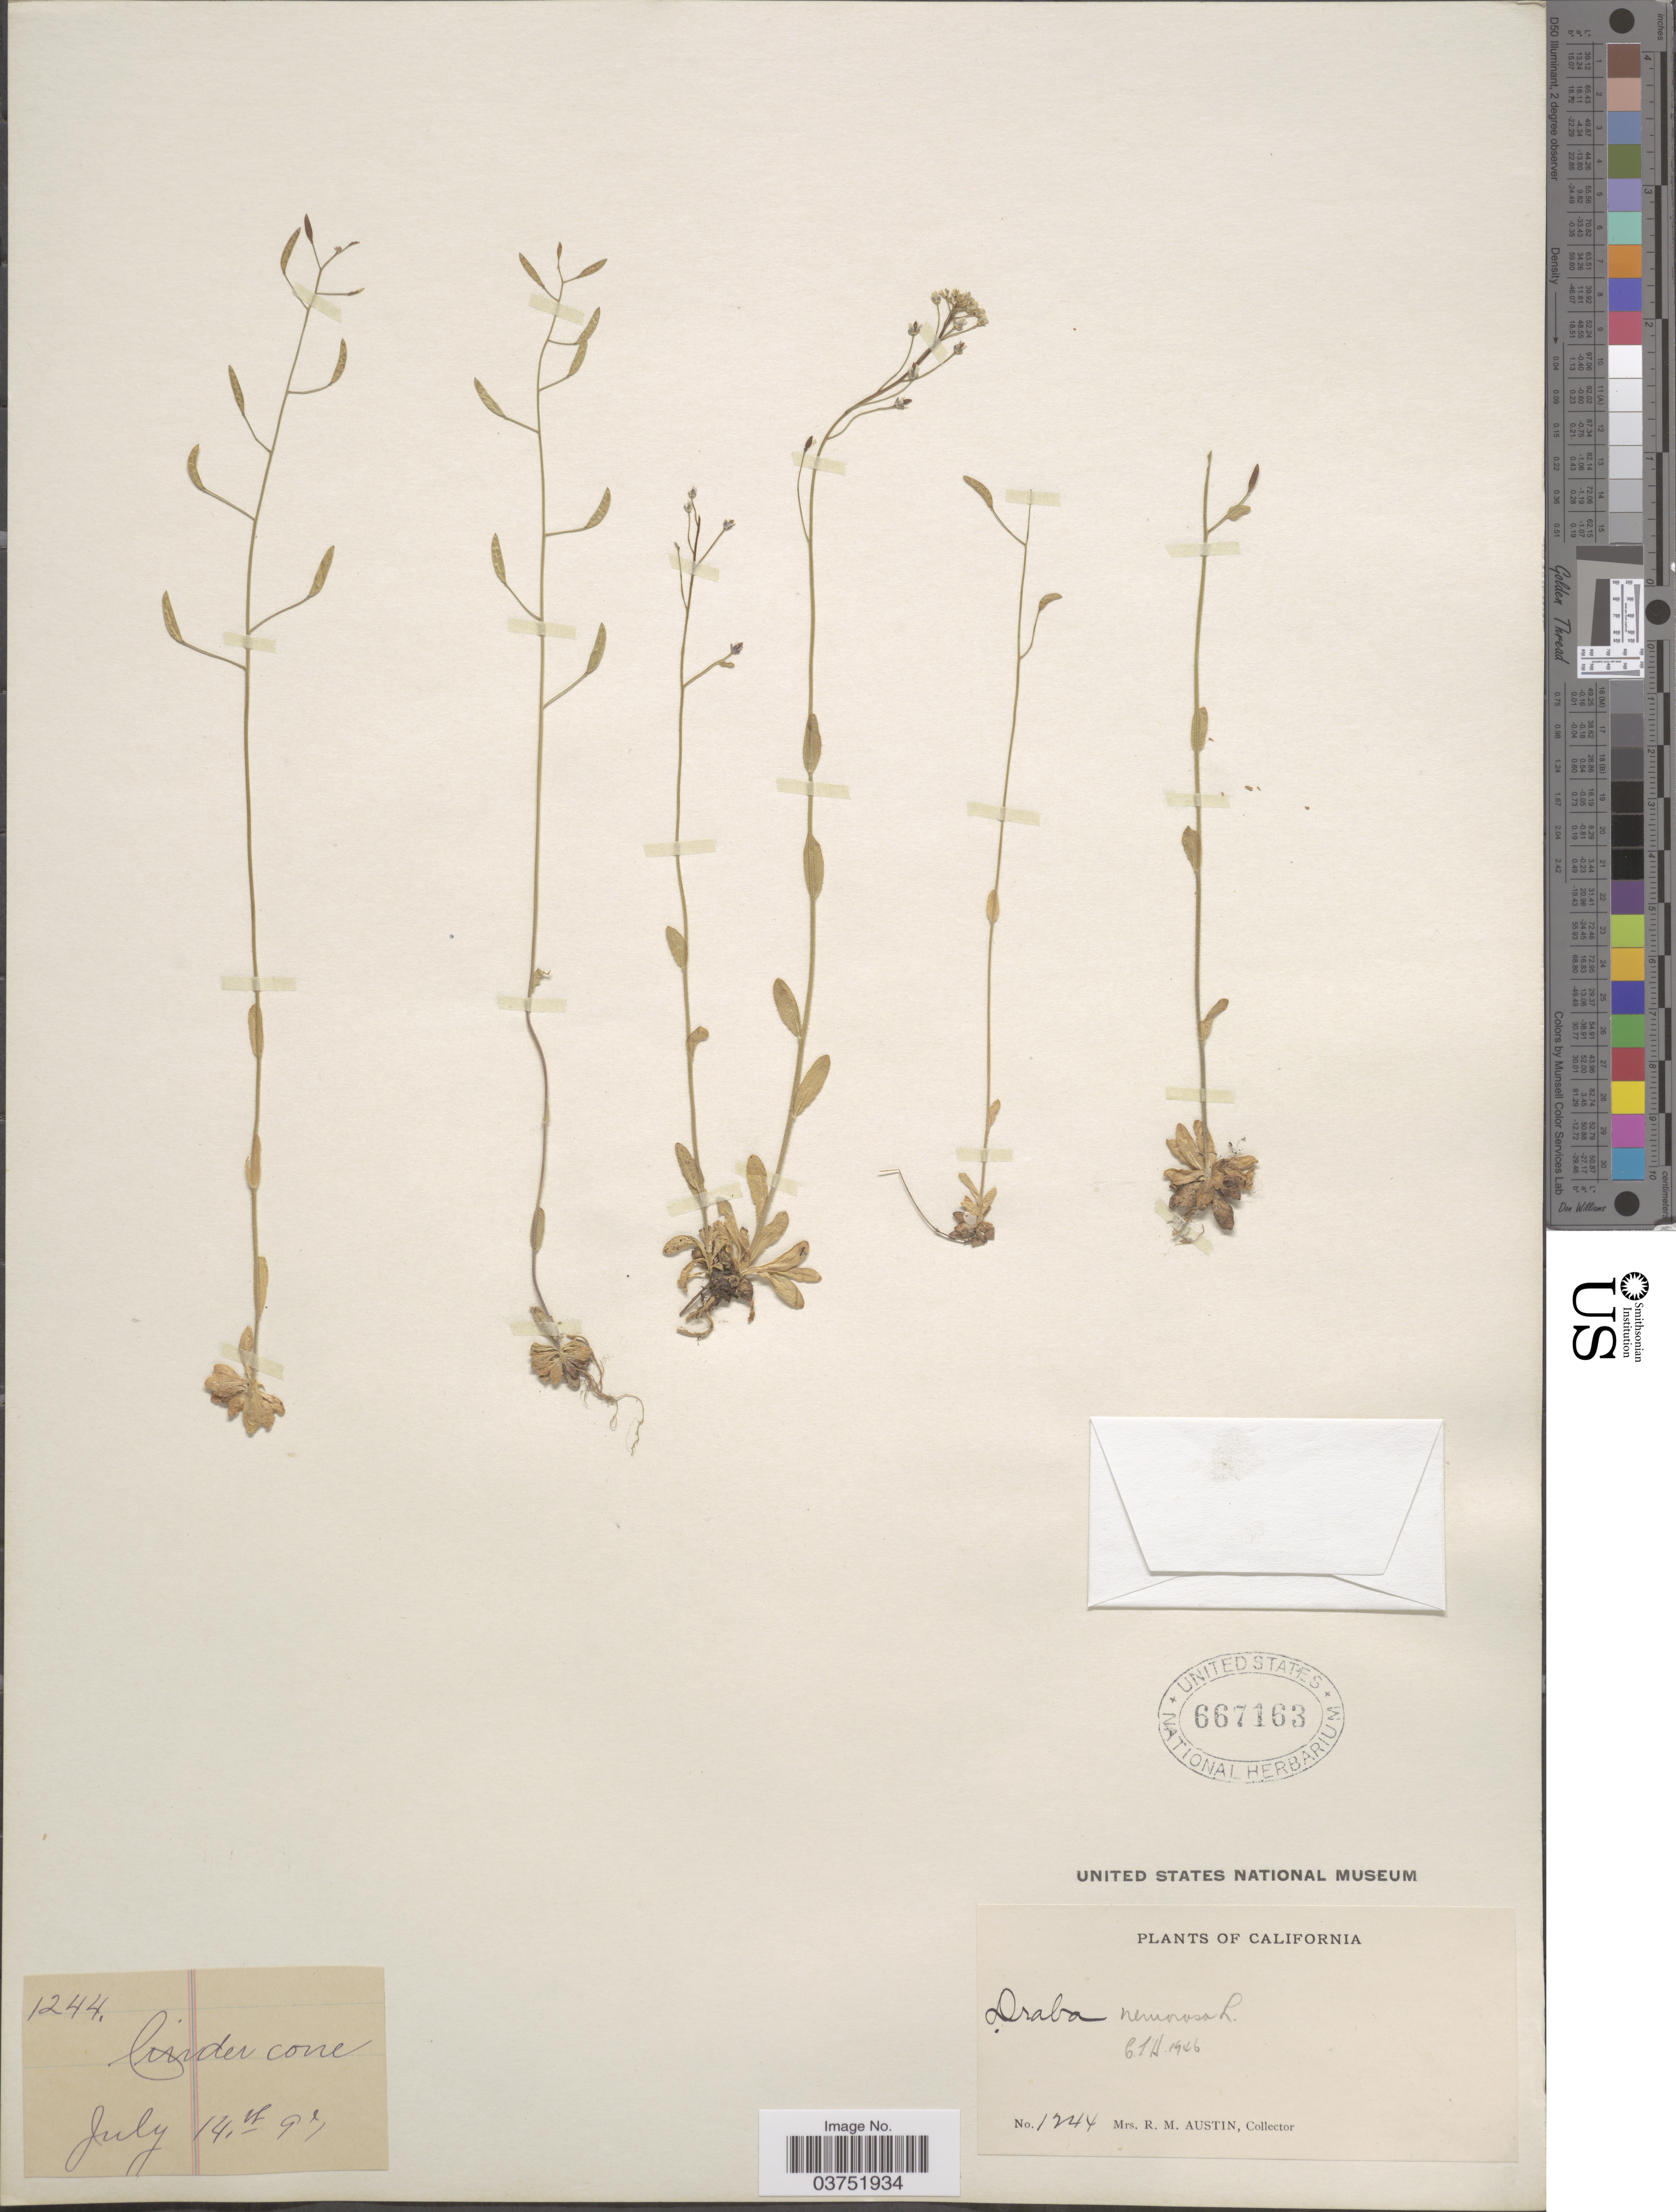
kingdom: Plantae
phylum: Tracheophyta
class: Magnoliopsida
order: Brassicales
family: Brassicaceae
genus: Draba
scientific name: Draba nemorosa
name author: L.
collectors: R. Austin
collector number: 1244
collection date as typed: Transcribed d/m/y: 14/7/97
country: United States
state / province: California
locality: Cinder cone.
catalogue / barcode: US 667163